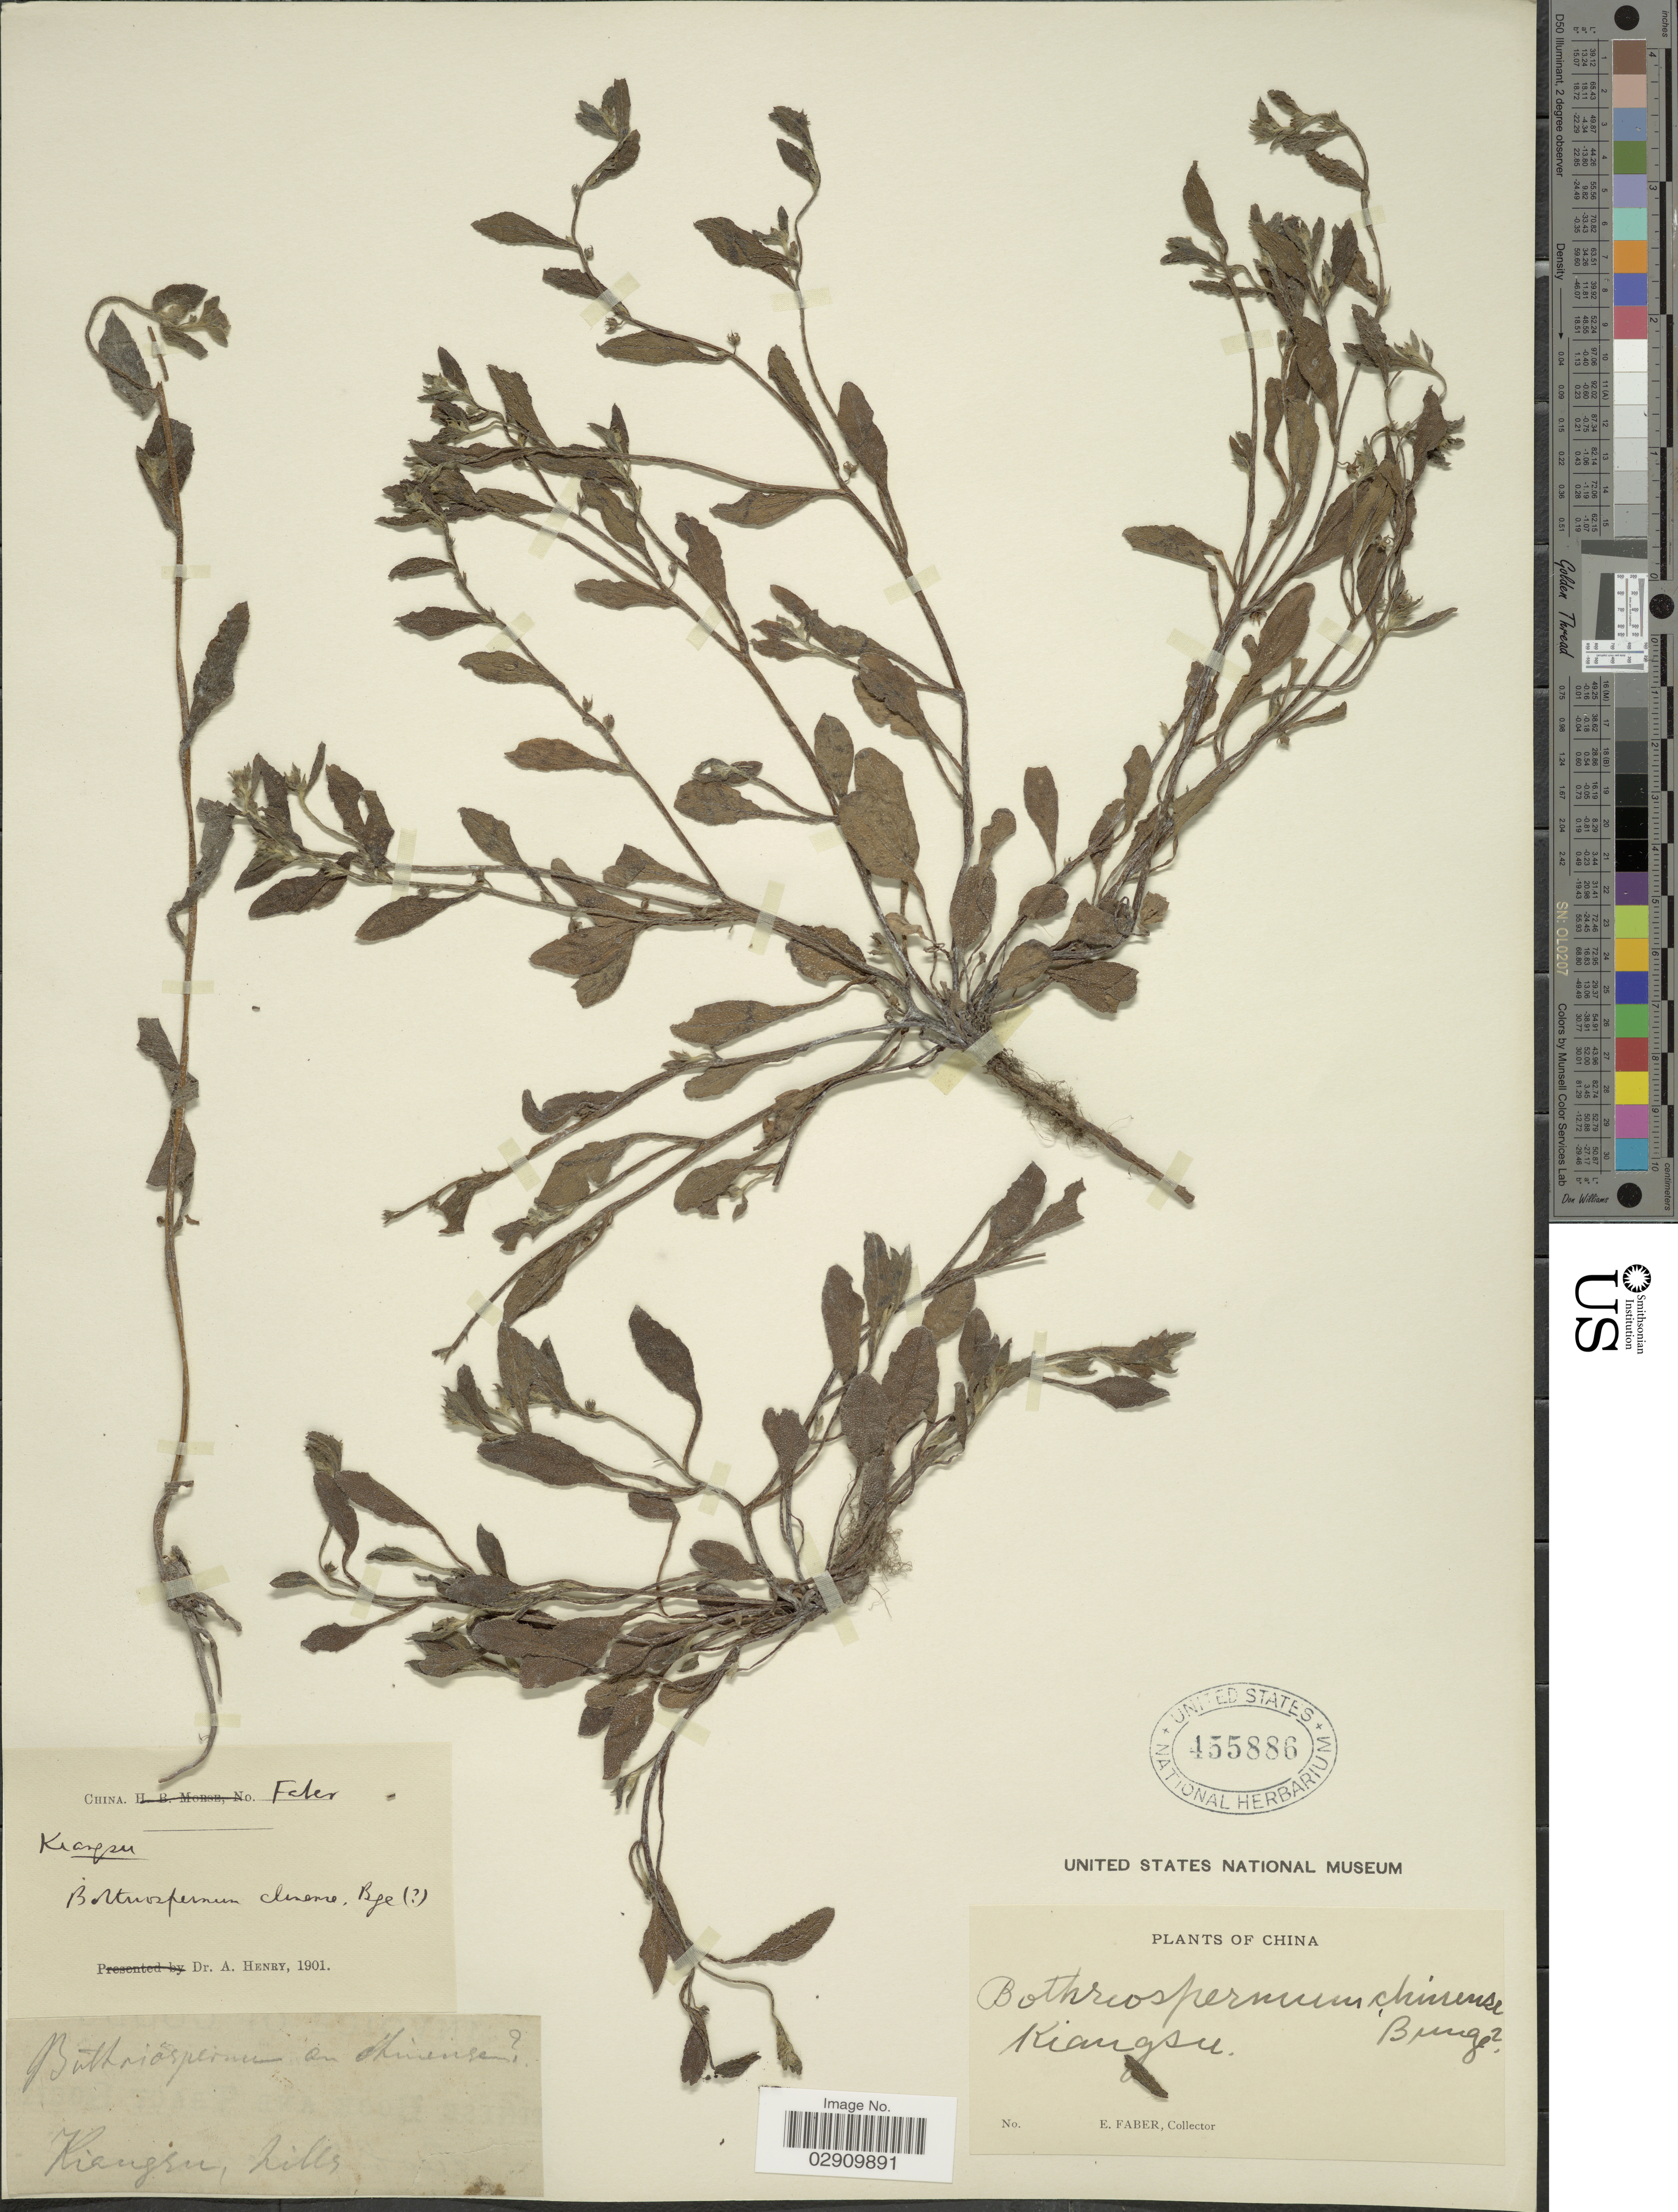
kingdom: Plantae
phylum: Tracheophyta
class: Magnoliopsida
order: Boraginales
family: Boraginaceae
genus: Bothriospermum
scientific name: Bothriospermum chinense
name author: Bunge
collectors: E. Faber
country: China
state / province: Jiangsu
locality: Kiangsu, hills.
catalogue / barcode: US 455886